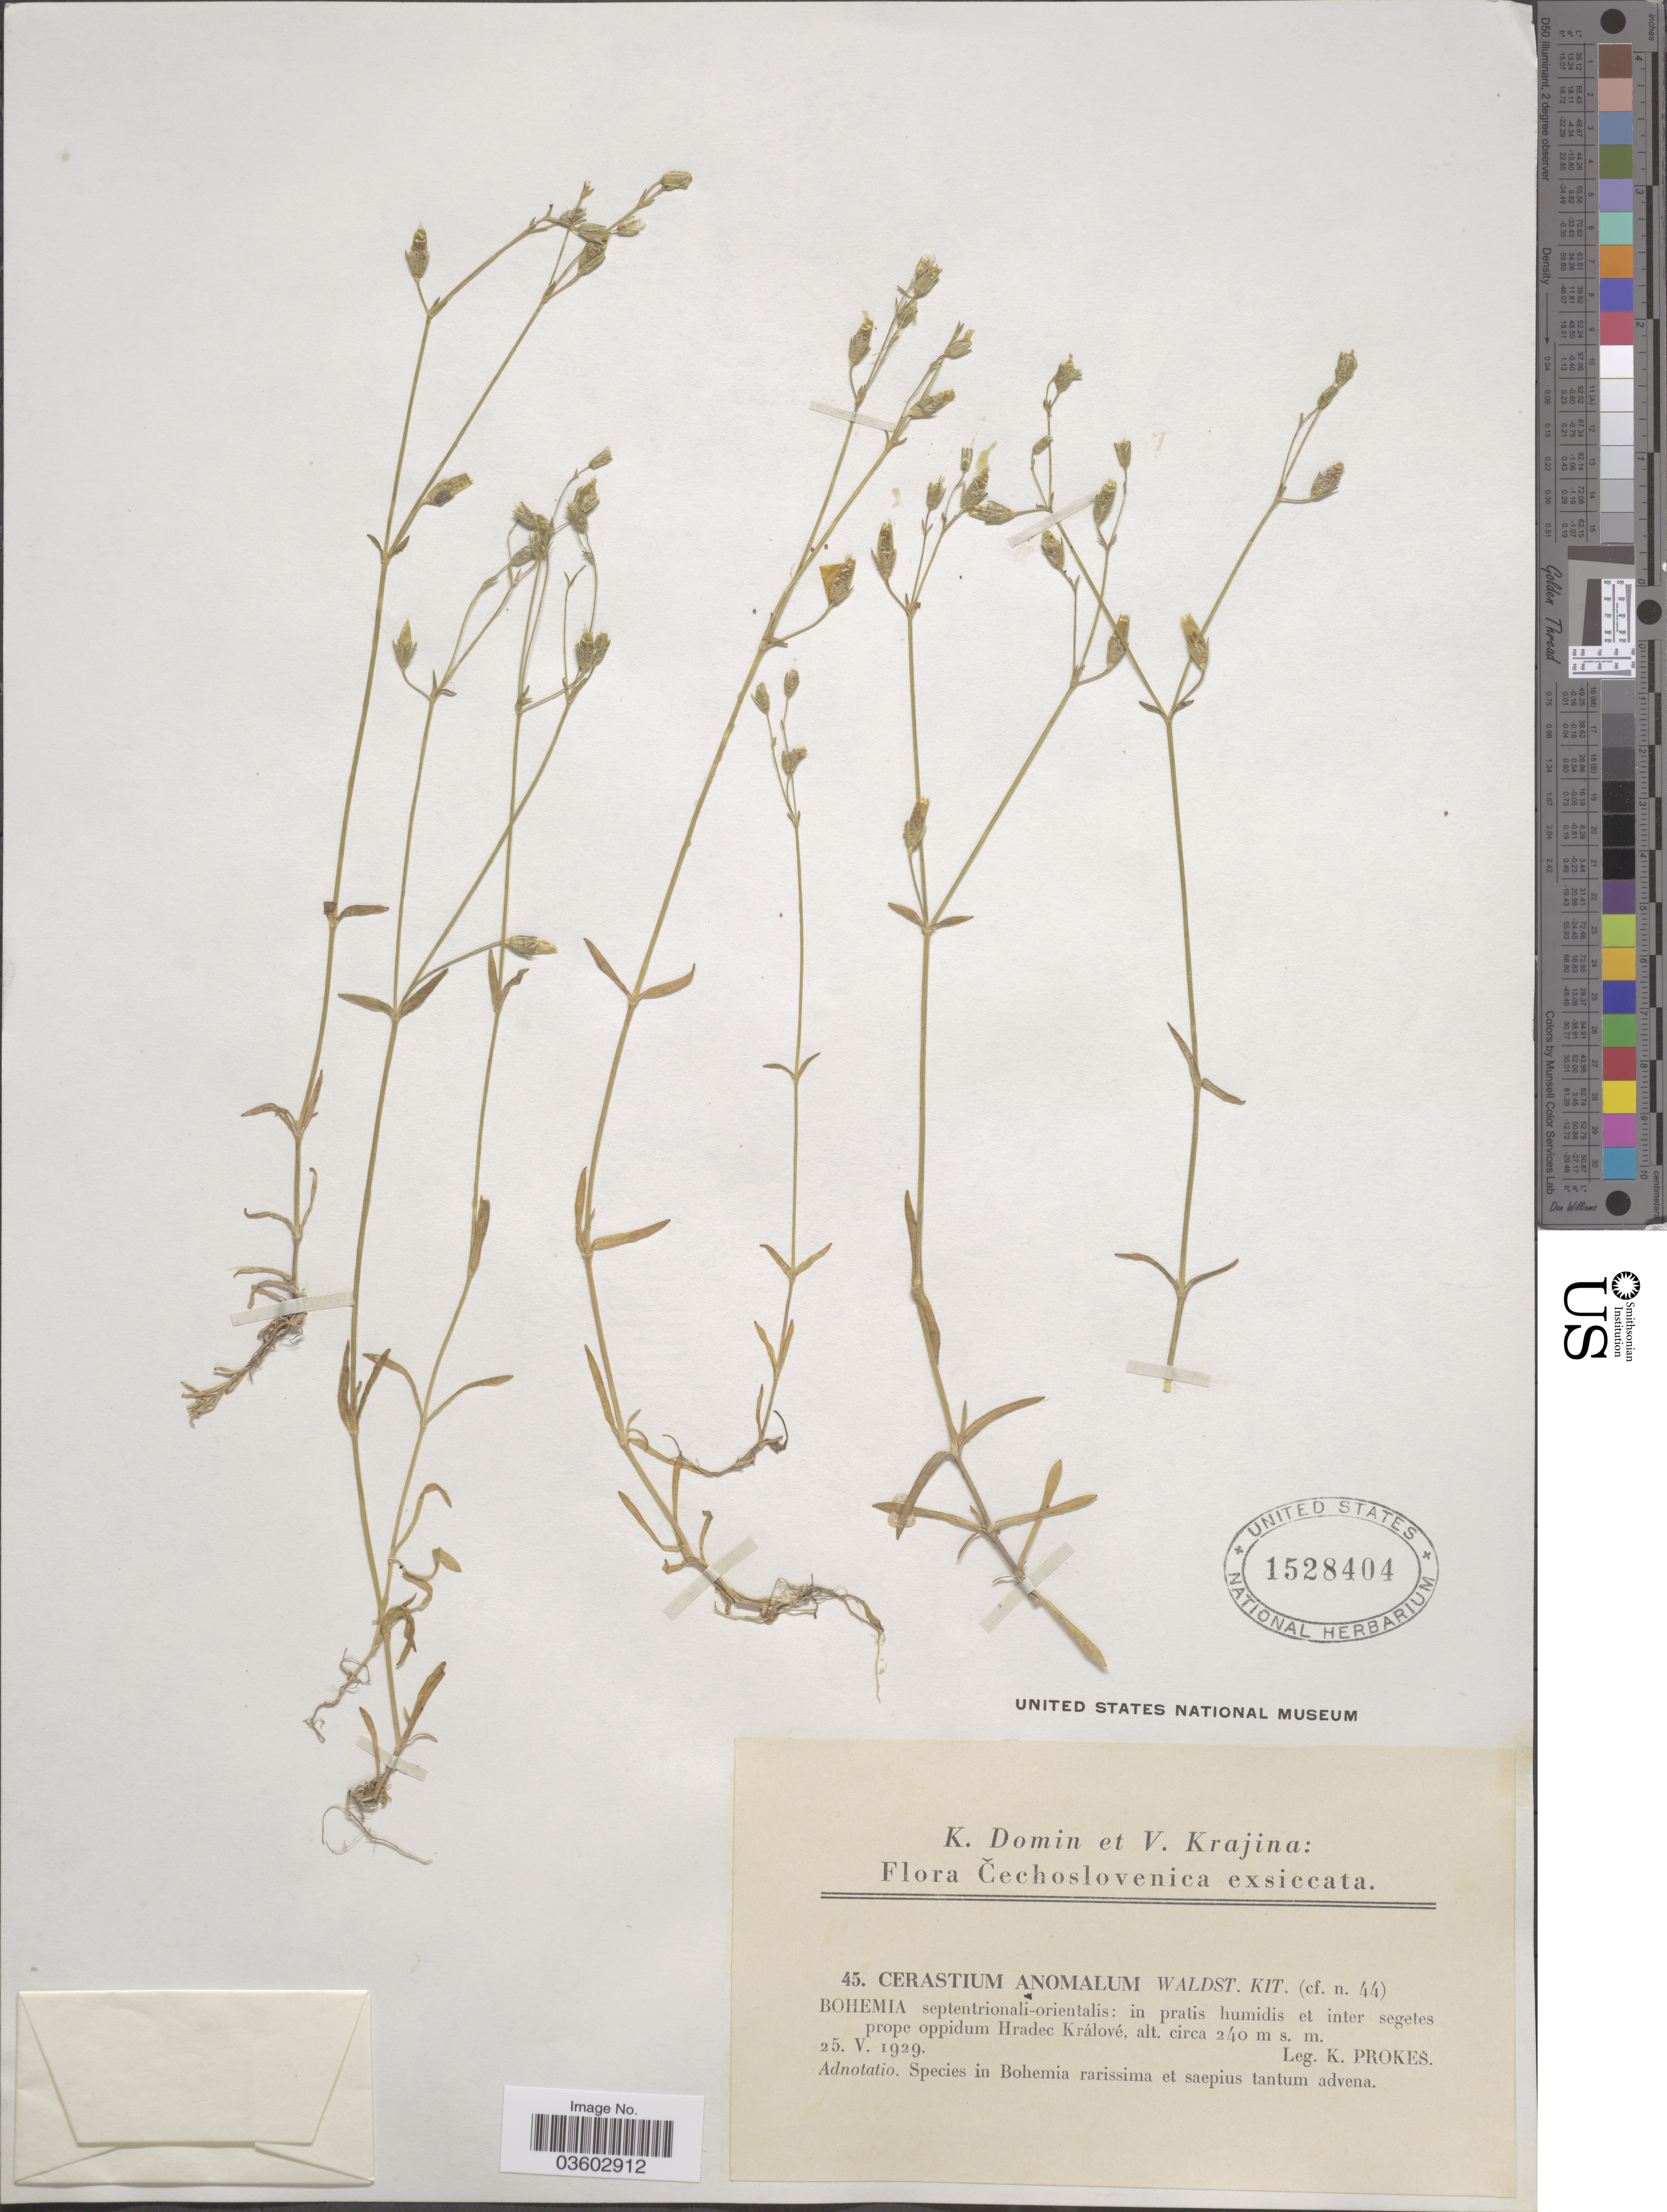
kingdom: Plantae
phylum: Tracheophyta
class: Magnoliopsida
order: Caryophyllales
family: Caryophyllaceae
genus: Dichodon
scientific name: Dichodon viscidus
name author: (M. Bieb.) Holub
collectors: K. Prokeš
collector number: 45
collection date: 1929-05-25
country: Czechia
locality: Čecholovenica. Bohemia spetentrionali-orientalis: in pratis humidis et inter segetes prope oppidum Hradec Králové.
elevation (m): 240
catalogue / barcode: US 1528404